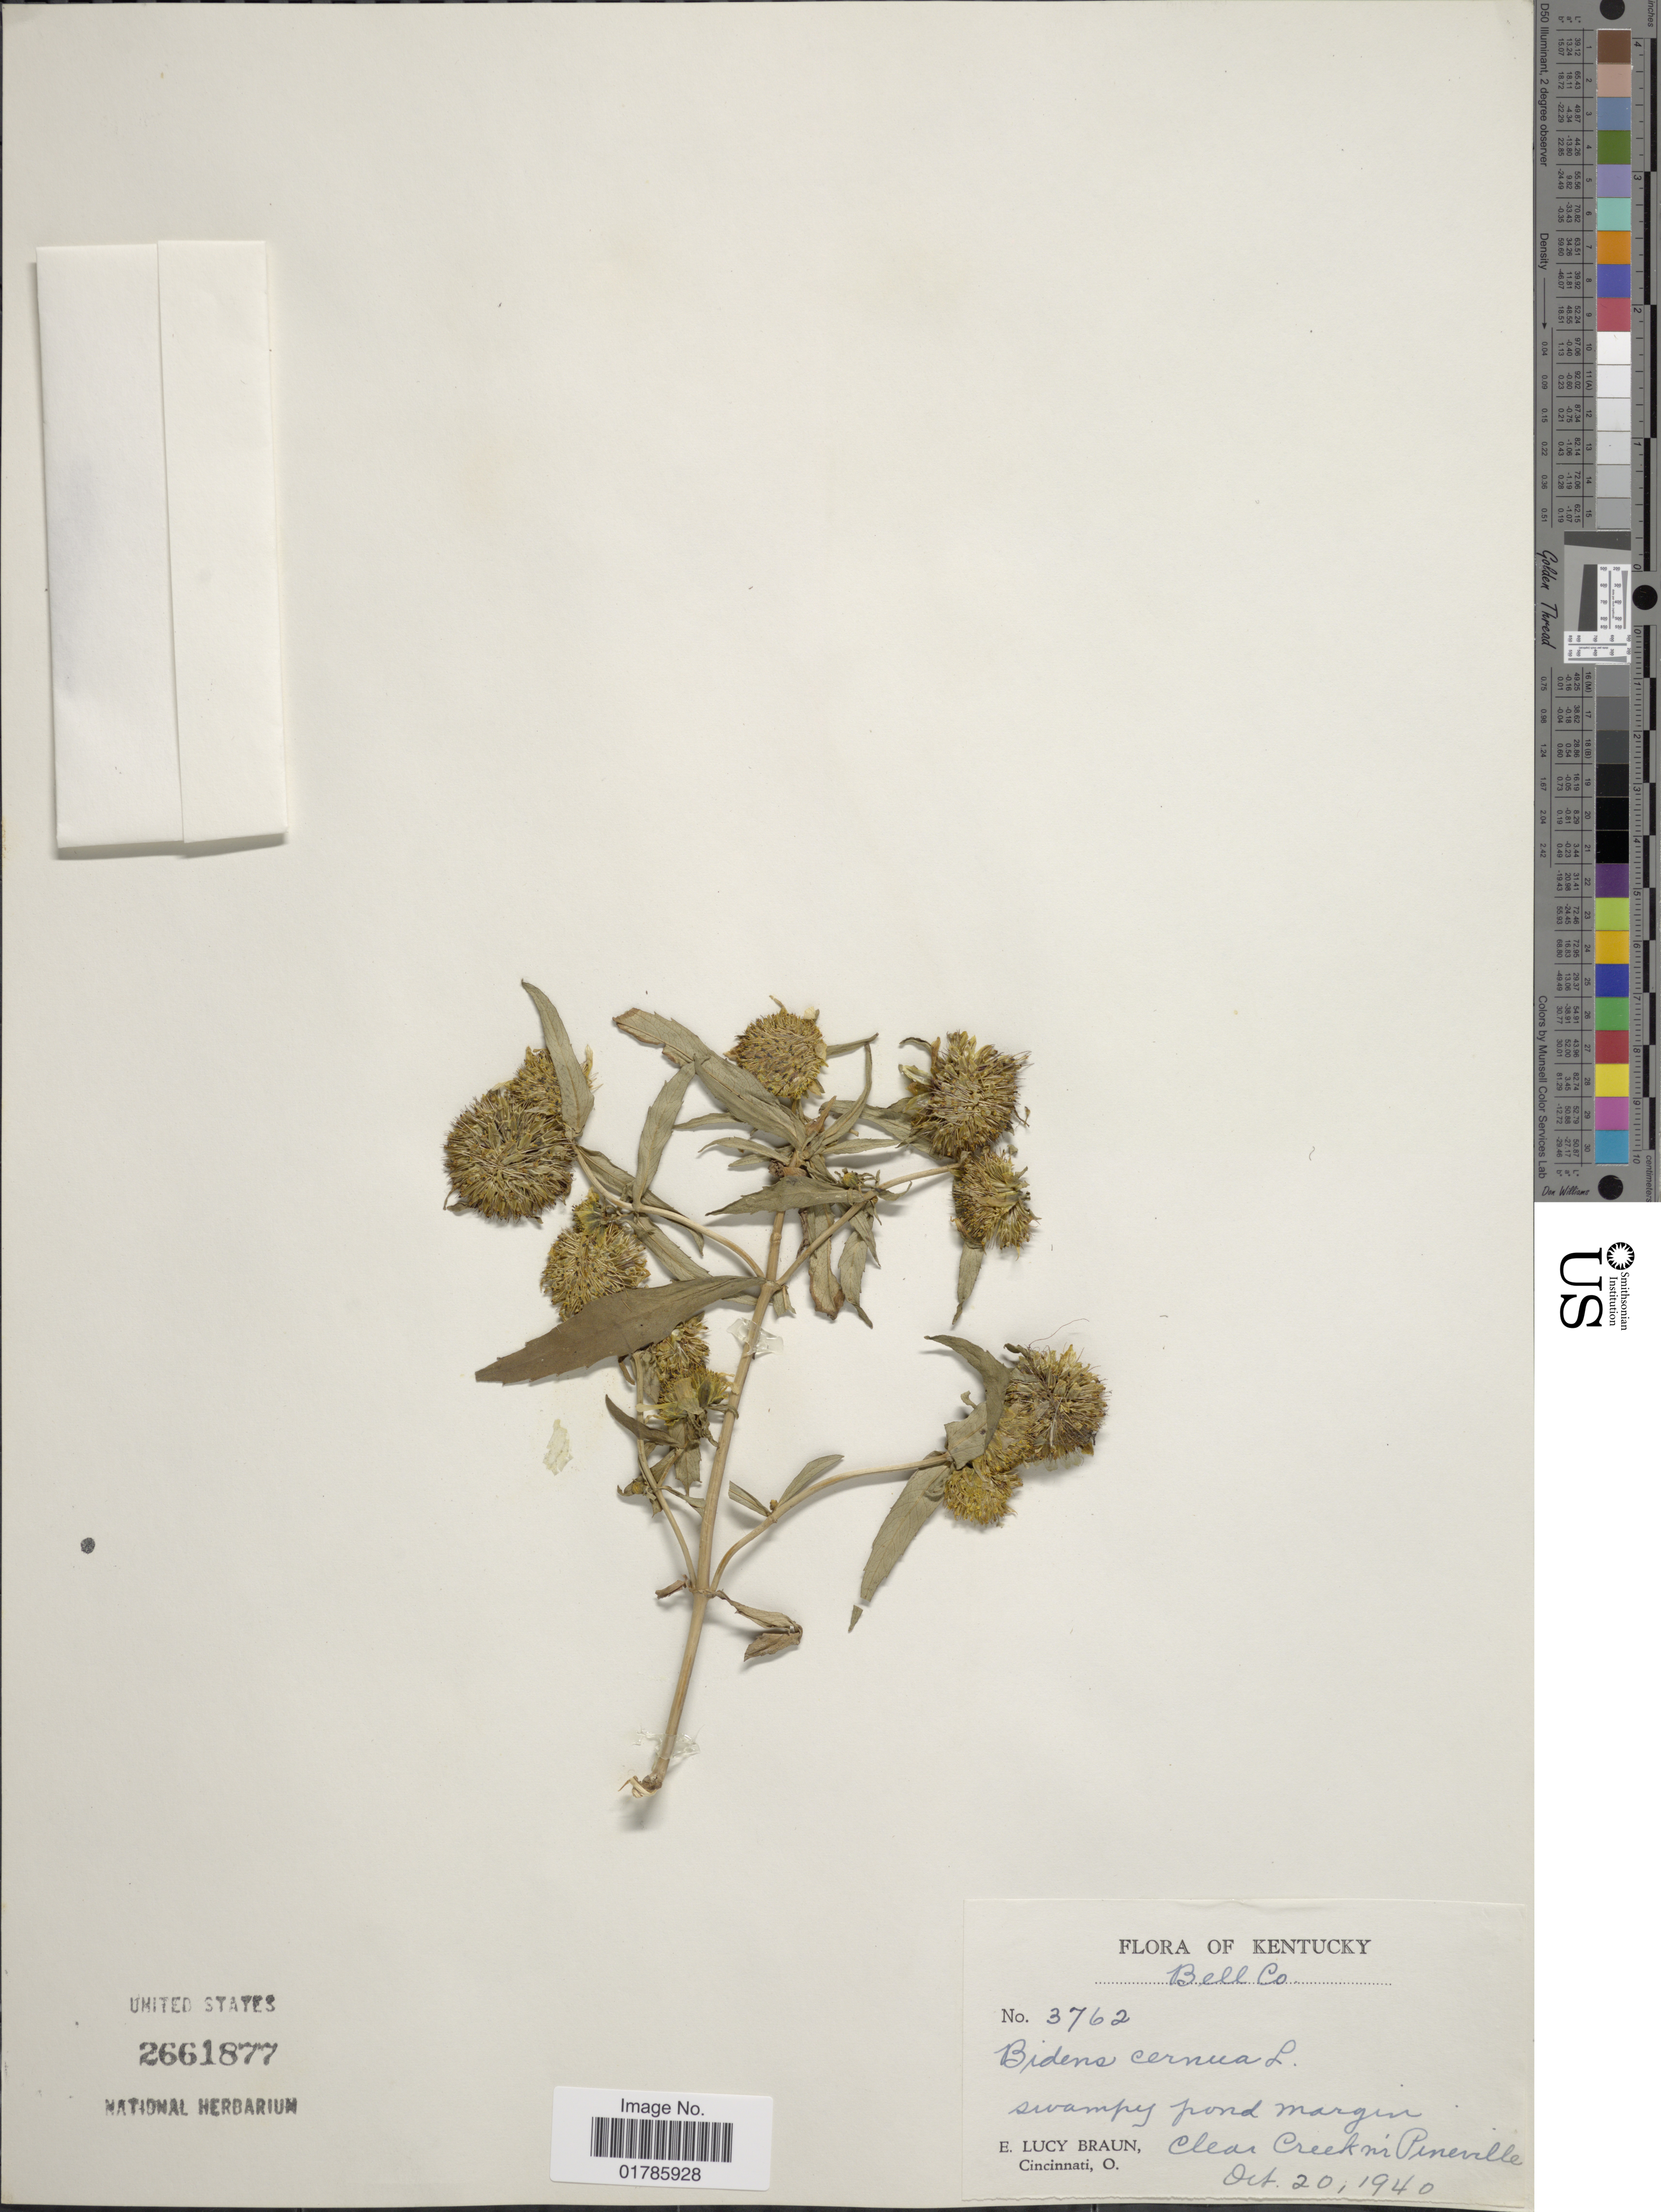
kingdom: Plantae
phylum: Tracheophyta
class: Magnoliopsida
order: Asterales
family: Asteraceae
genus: Bidens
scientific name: Bidens cernua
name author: L.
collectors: E. L. Braun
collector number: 3762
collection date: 1940-10-20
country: United States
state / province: Kentucky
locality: Bell Co, Clear creek nr Pineville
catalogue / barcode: US 2661877